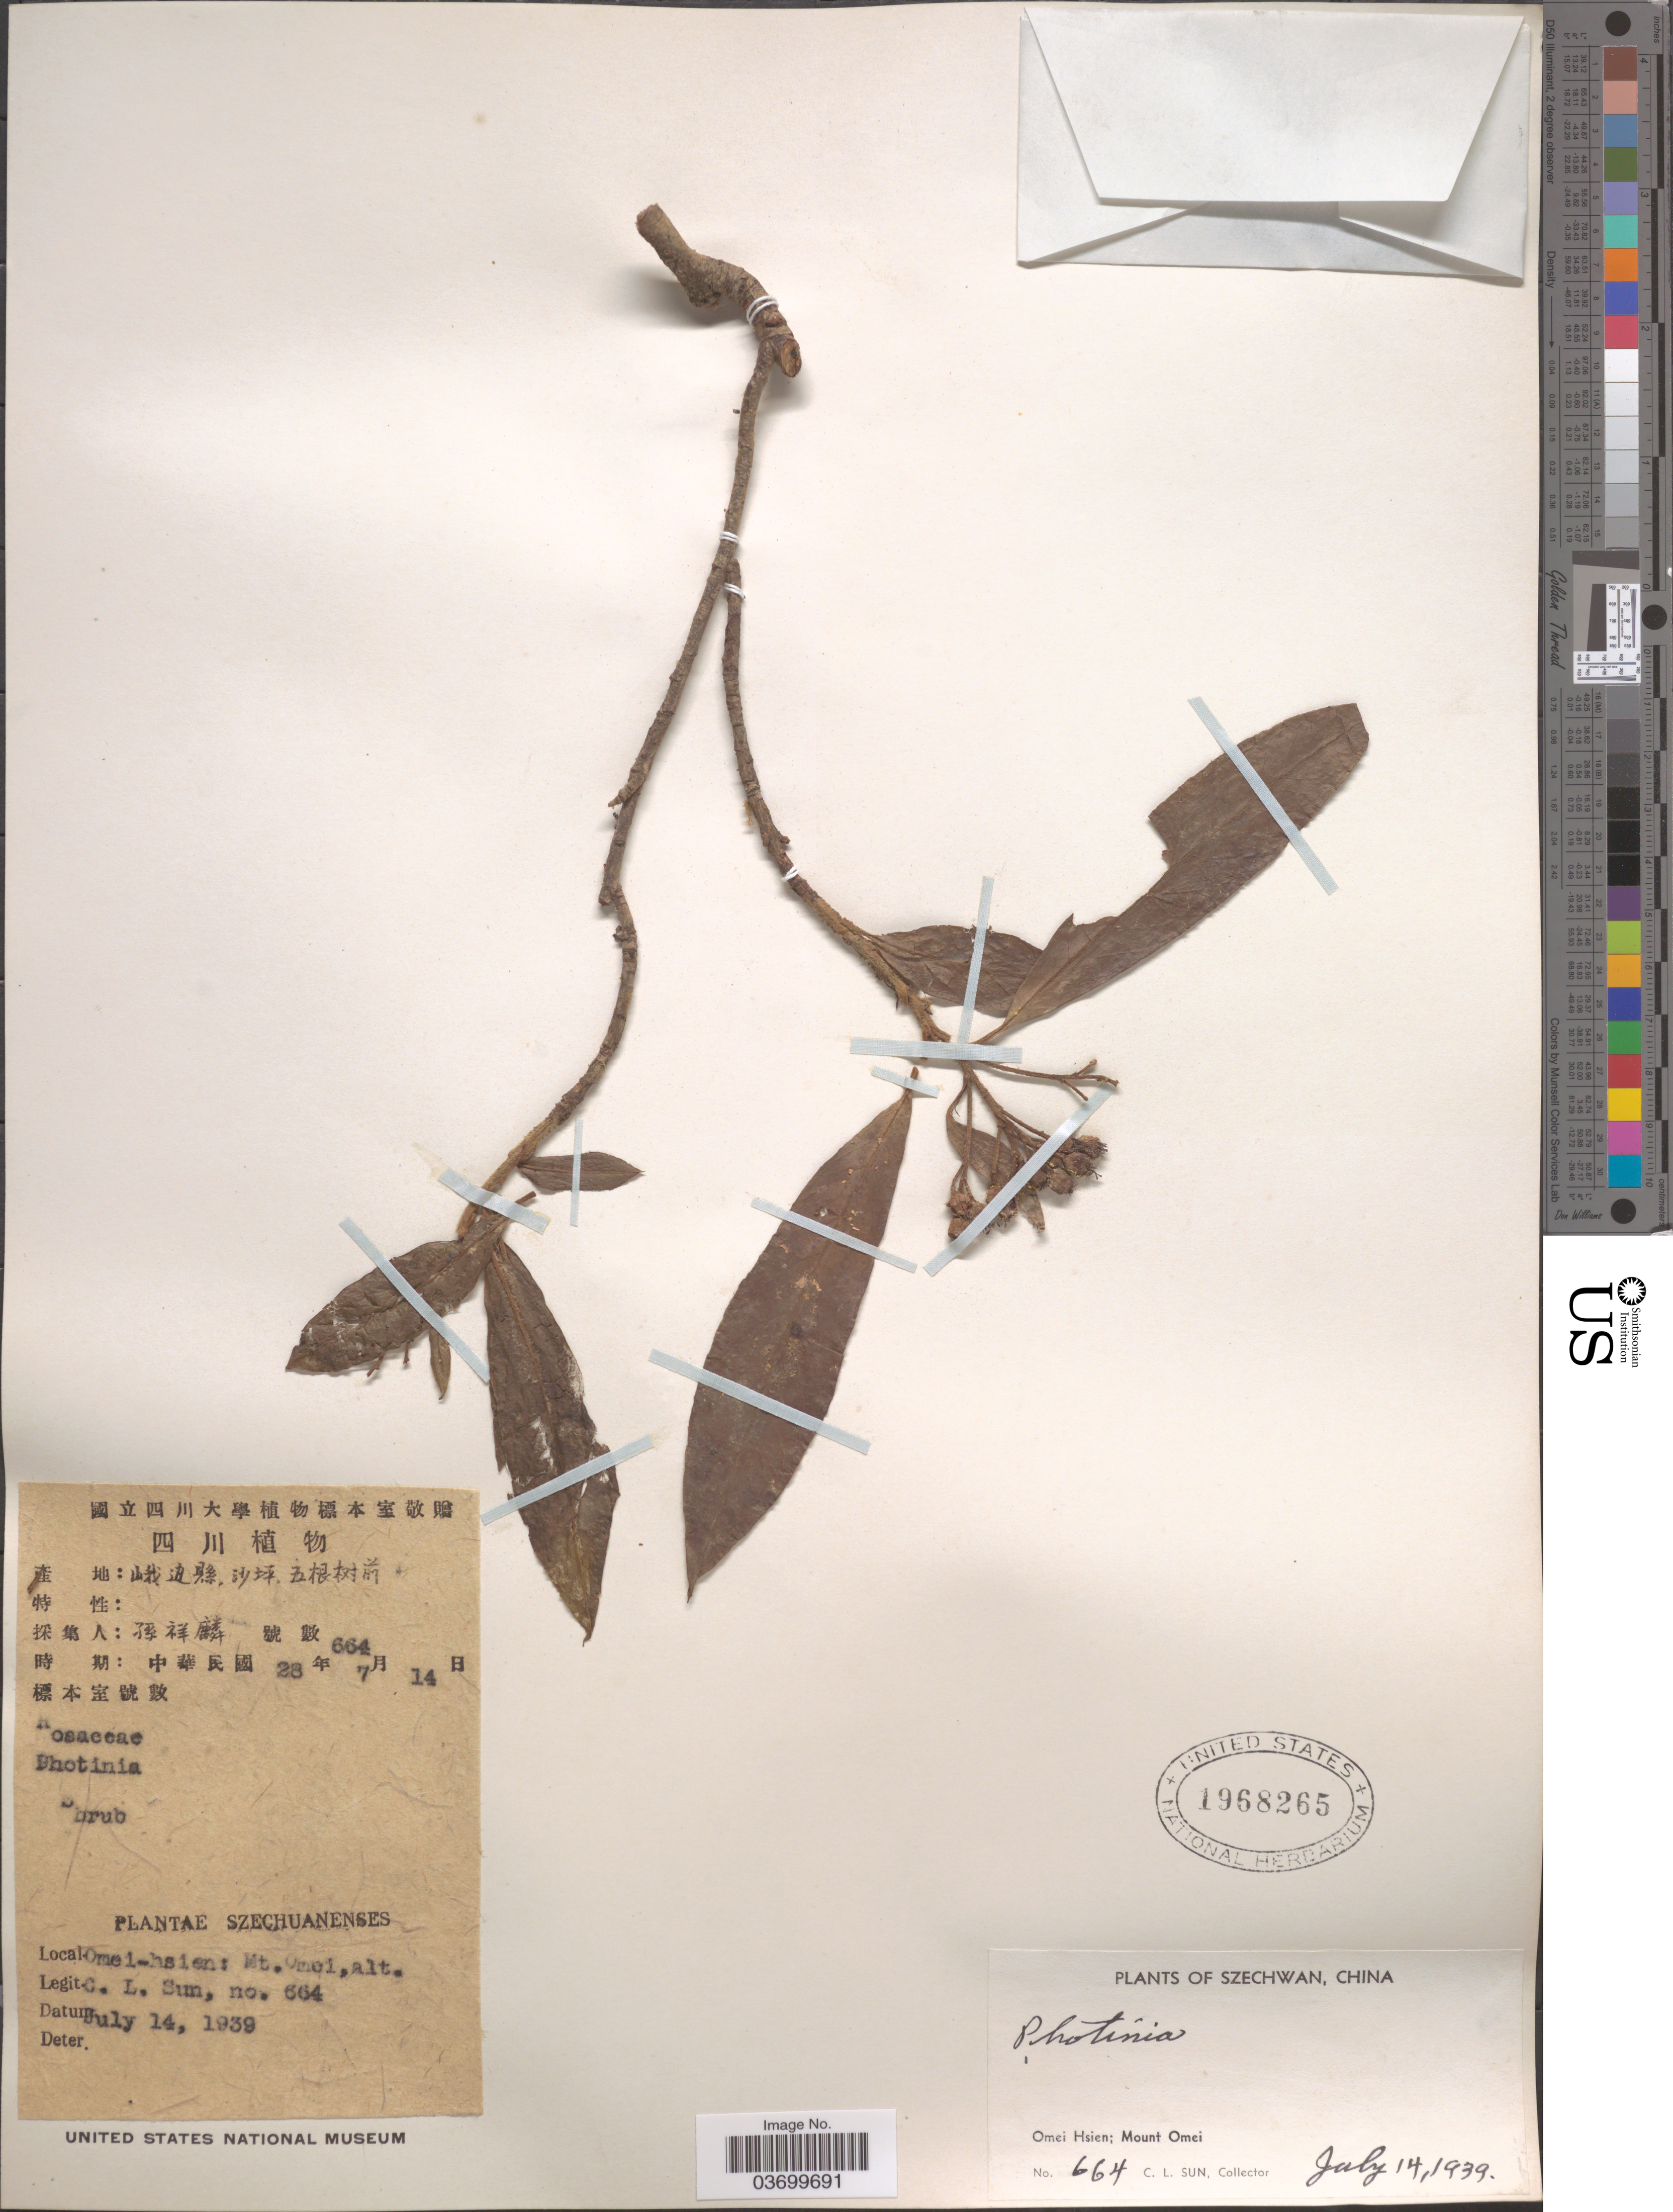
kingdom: Plantae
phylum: Tracheophyta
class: Magnoliopsida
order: Rosales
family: Rosaceae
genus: Photinia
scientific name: Photinia sp.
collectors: C. Sun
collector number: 664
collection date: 1939-07-14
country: China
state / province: Sichuan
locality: Szechwan. Omei Hsien; Mount Omei.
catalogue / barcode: US 1968265